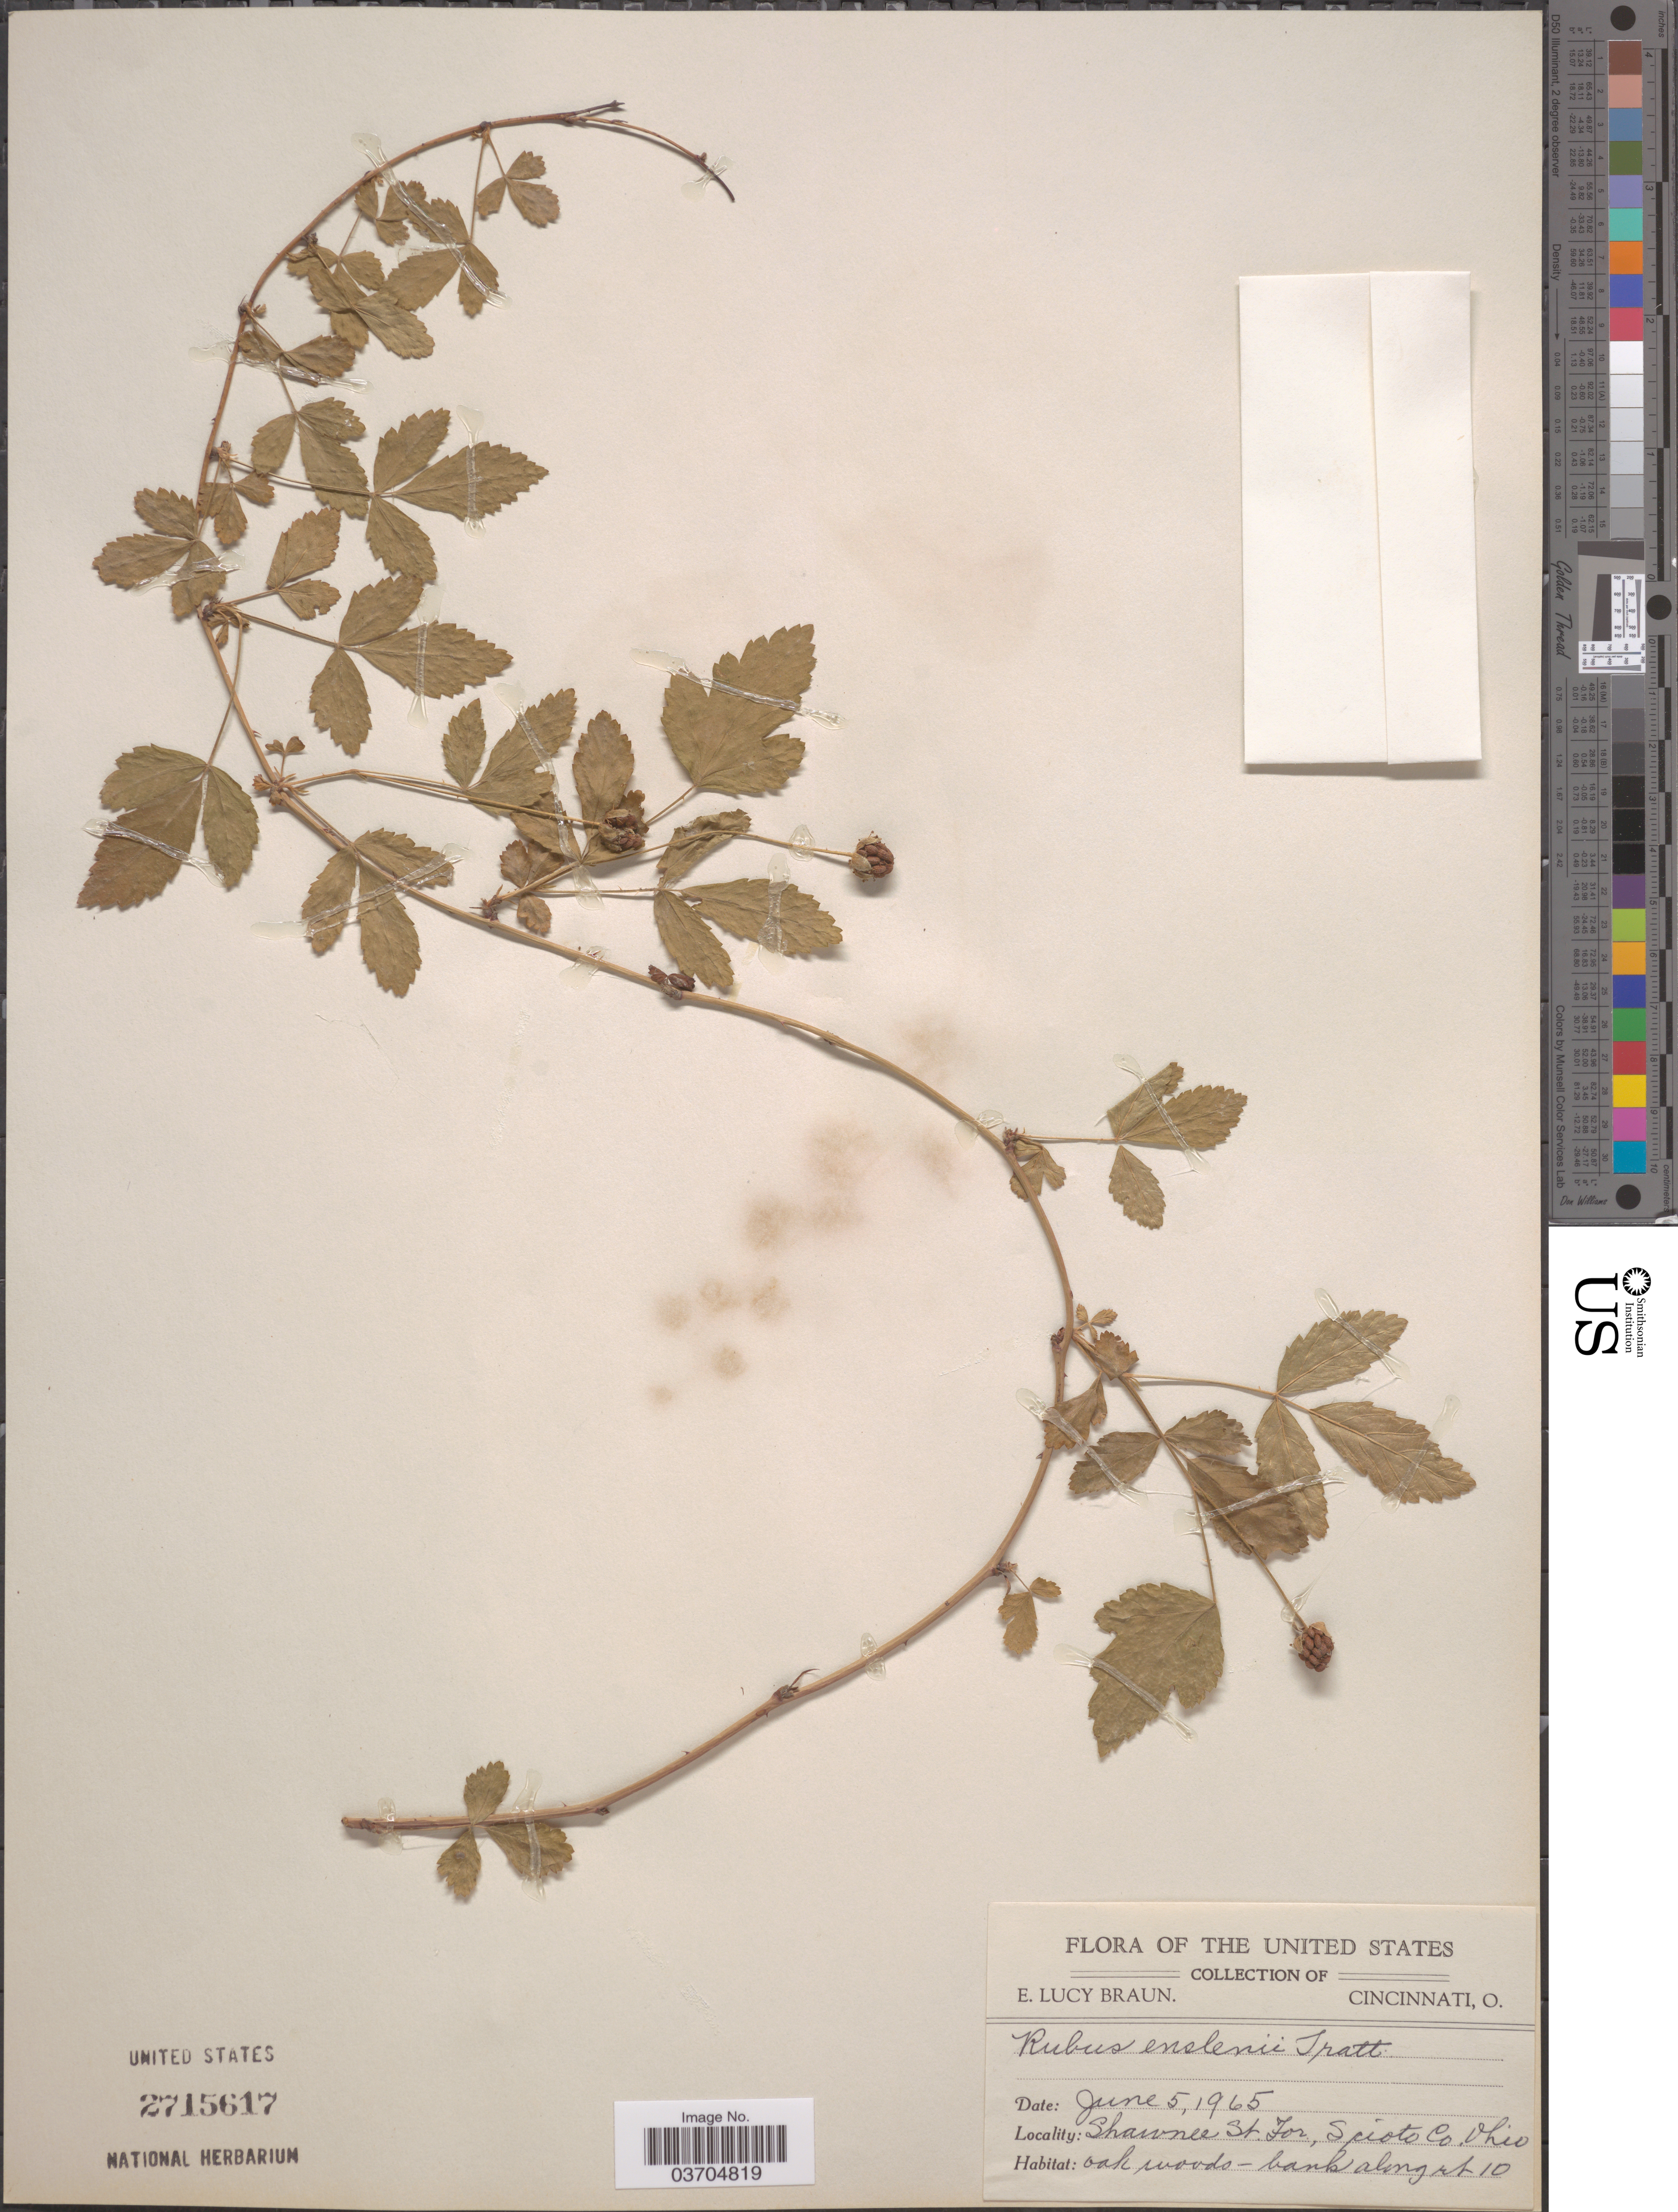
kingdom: Plantae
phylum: Tracheophyta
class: Magnoliopsida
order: Rosales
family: Rosaceae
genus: Rubus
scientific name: Rubus enslenii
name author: Tratt.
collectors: E. L. Braun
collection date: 1965-06-05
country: United States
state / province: Ohio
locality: Shawnee St. For, S Scioto Co. Bank along rt 10.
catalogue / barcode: US 2715617